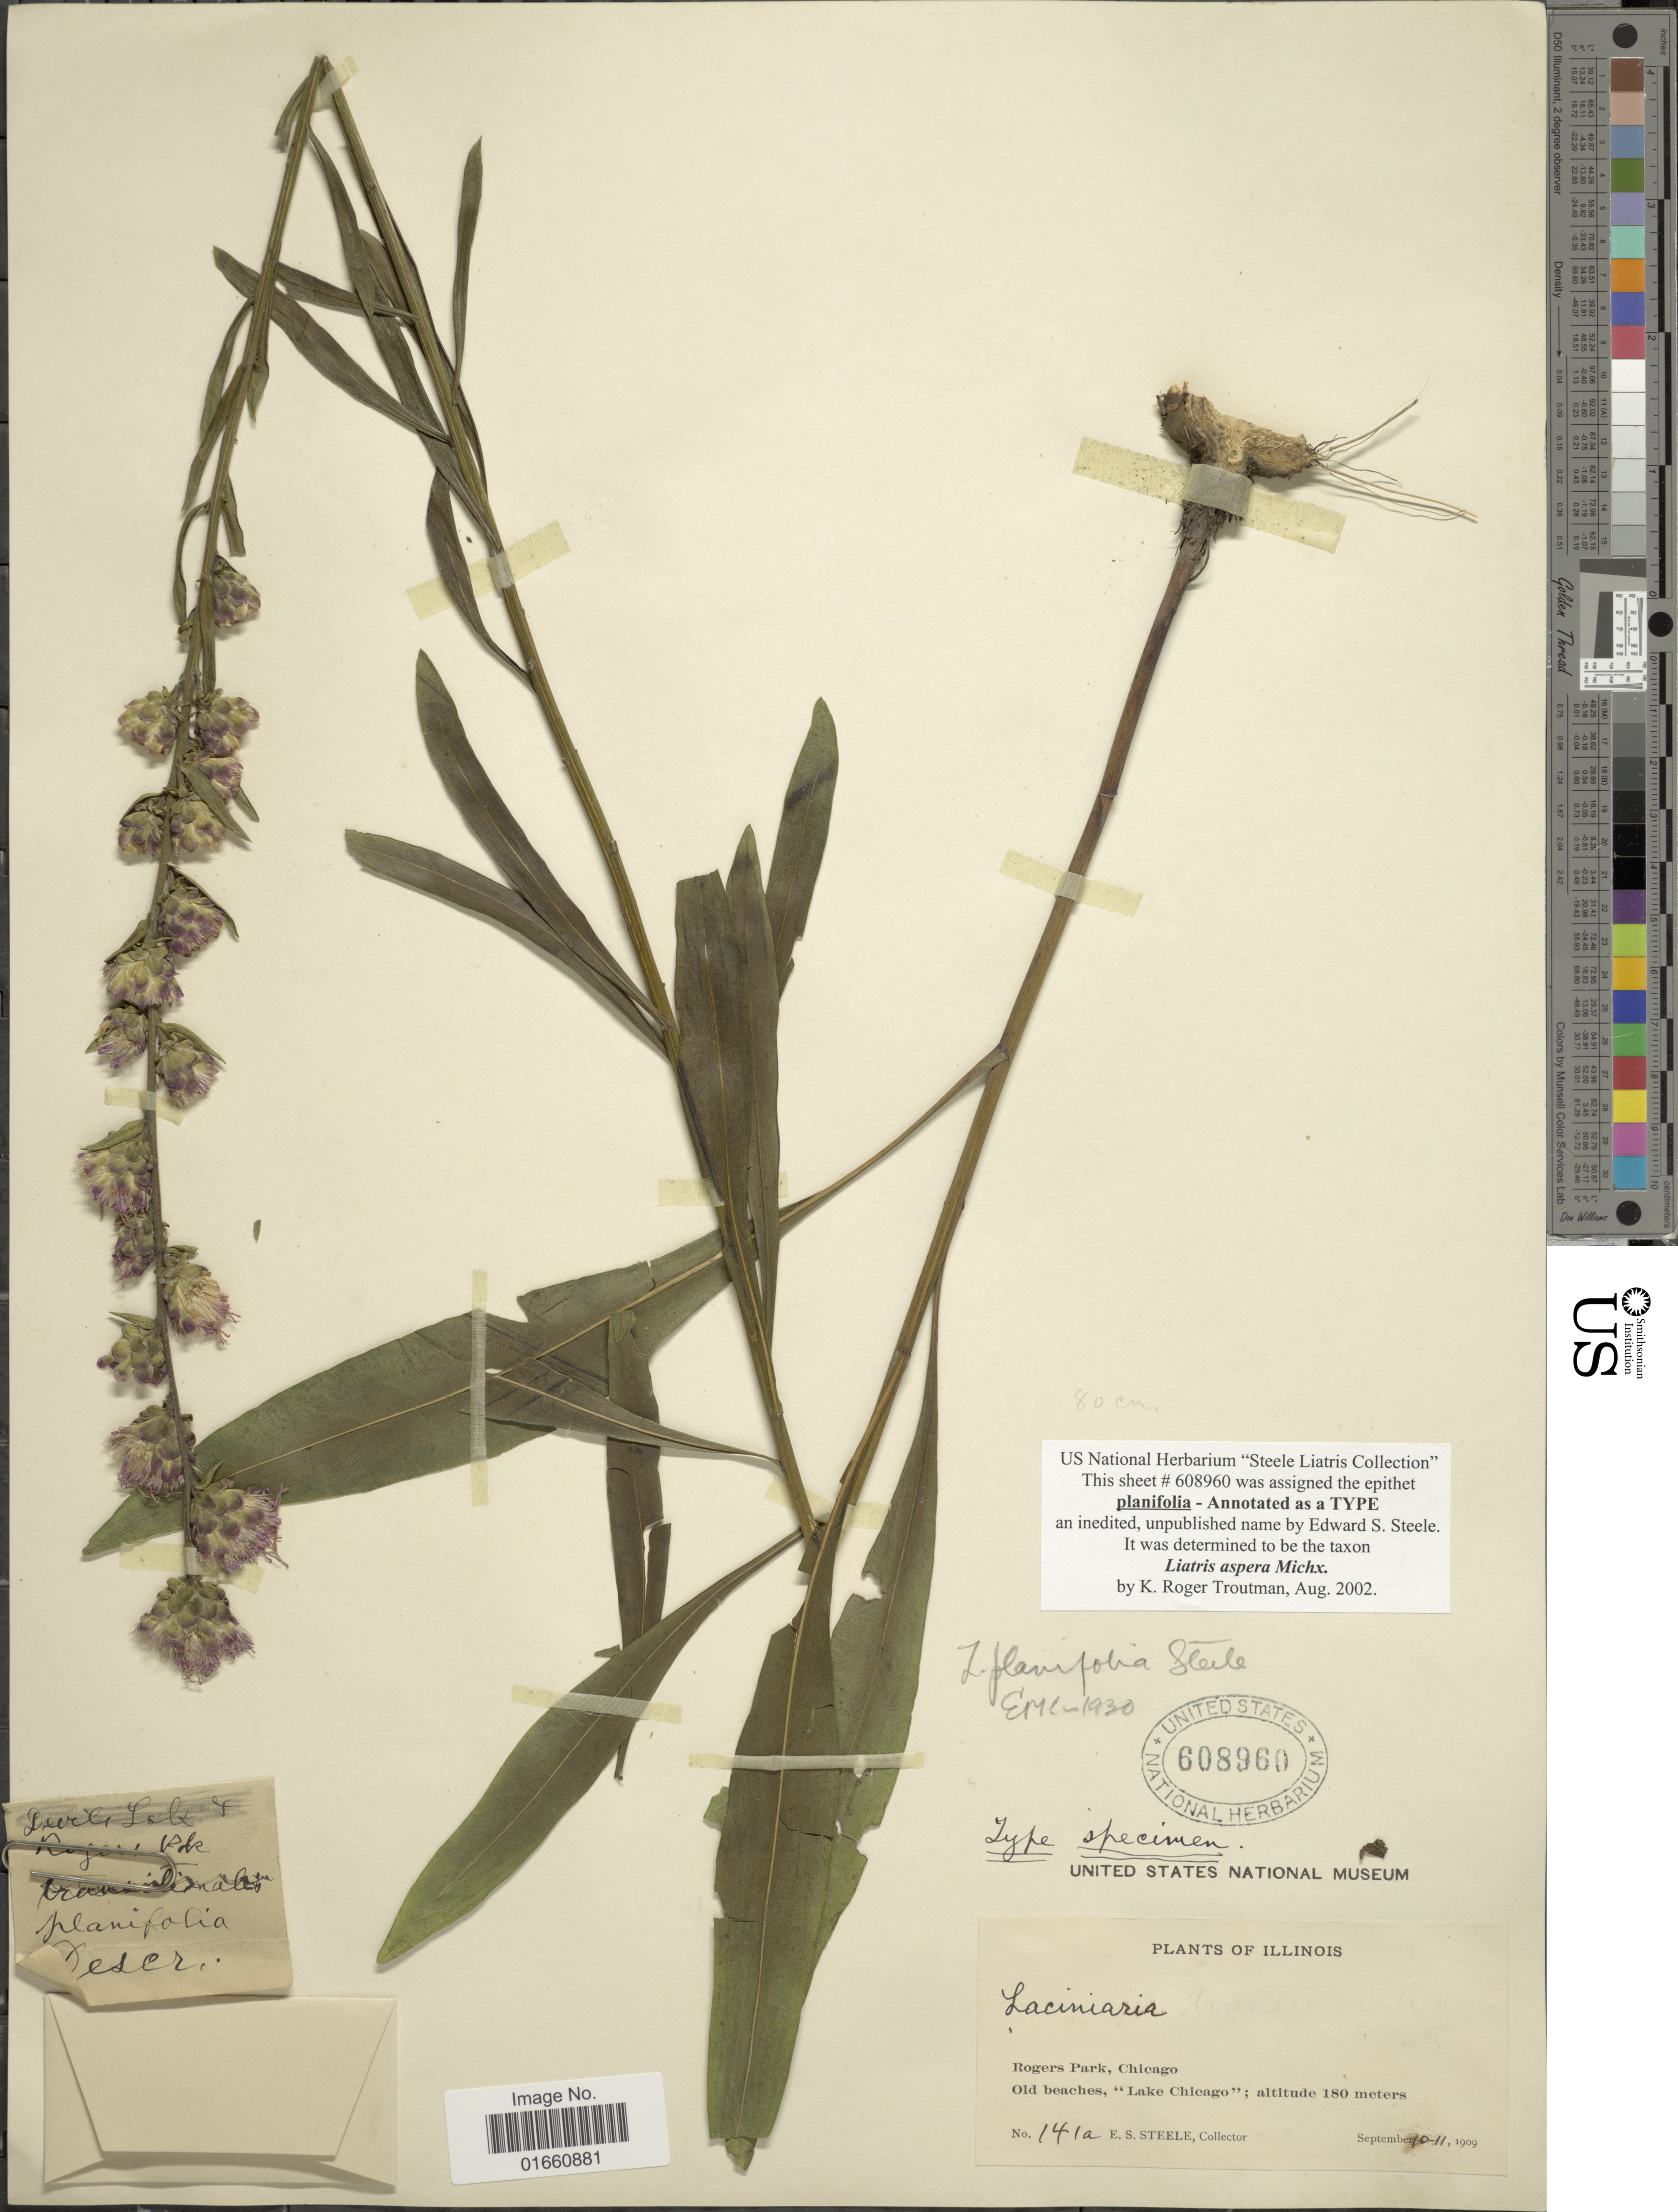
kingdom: Plantae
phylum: Tracheophyta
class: Magnoliopsida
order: Asterales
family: Asteraceae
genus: Liatris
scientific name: Liatris aspera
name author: Michx.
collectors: E. Steele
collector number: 141a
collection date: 1909-09-10/1909-09-11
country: United States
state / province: Illinois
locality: Rogers Park, Chicago, Old beaches, "Lake Chicago"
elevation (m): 180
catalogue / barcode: US 608960